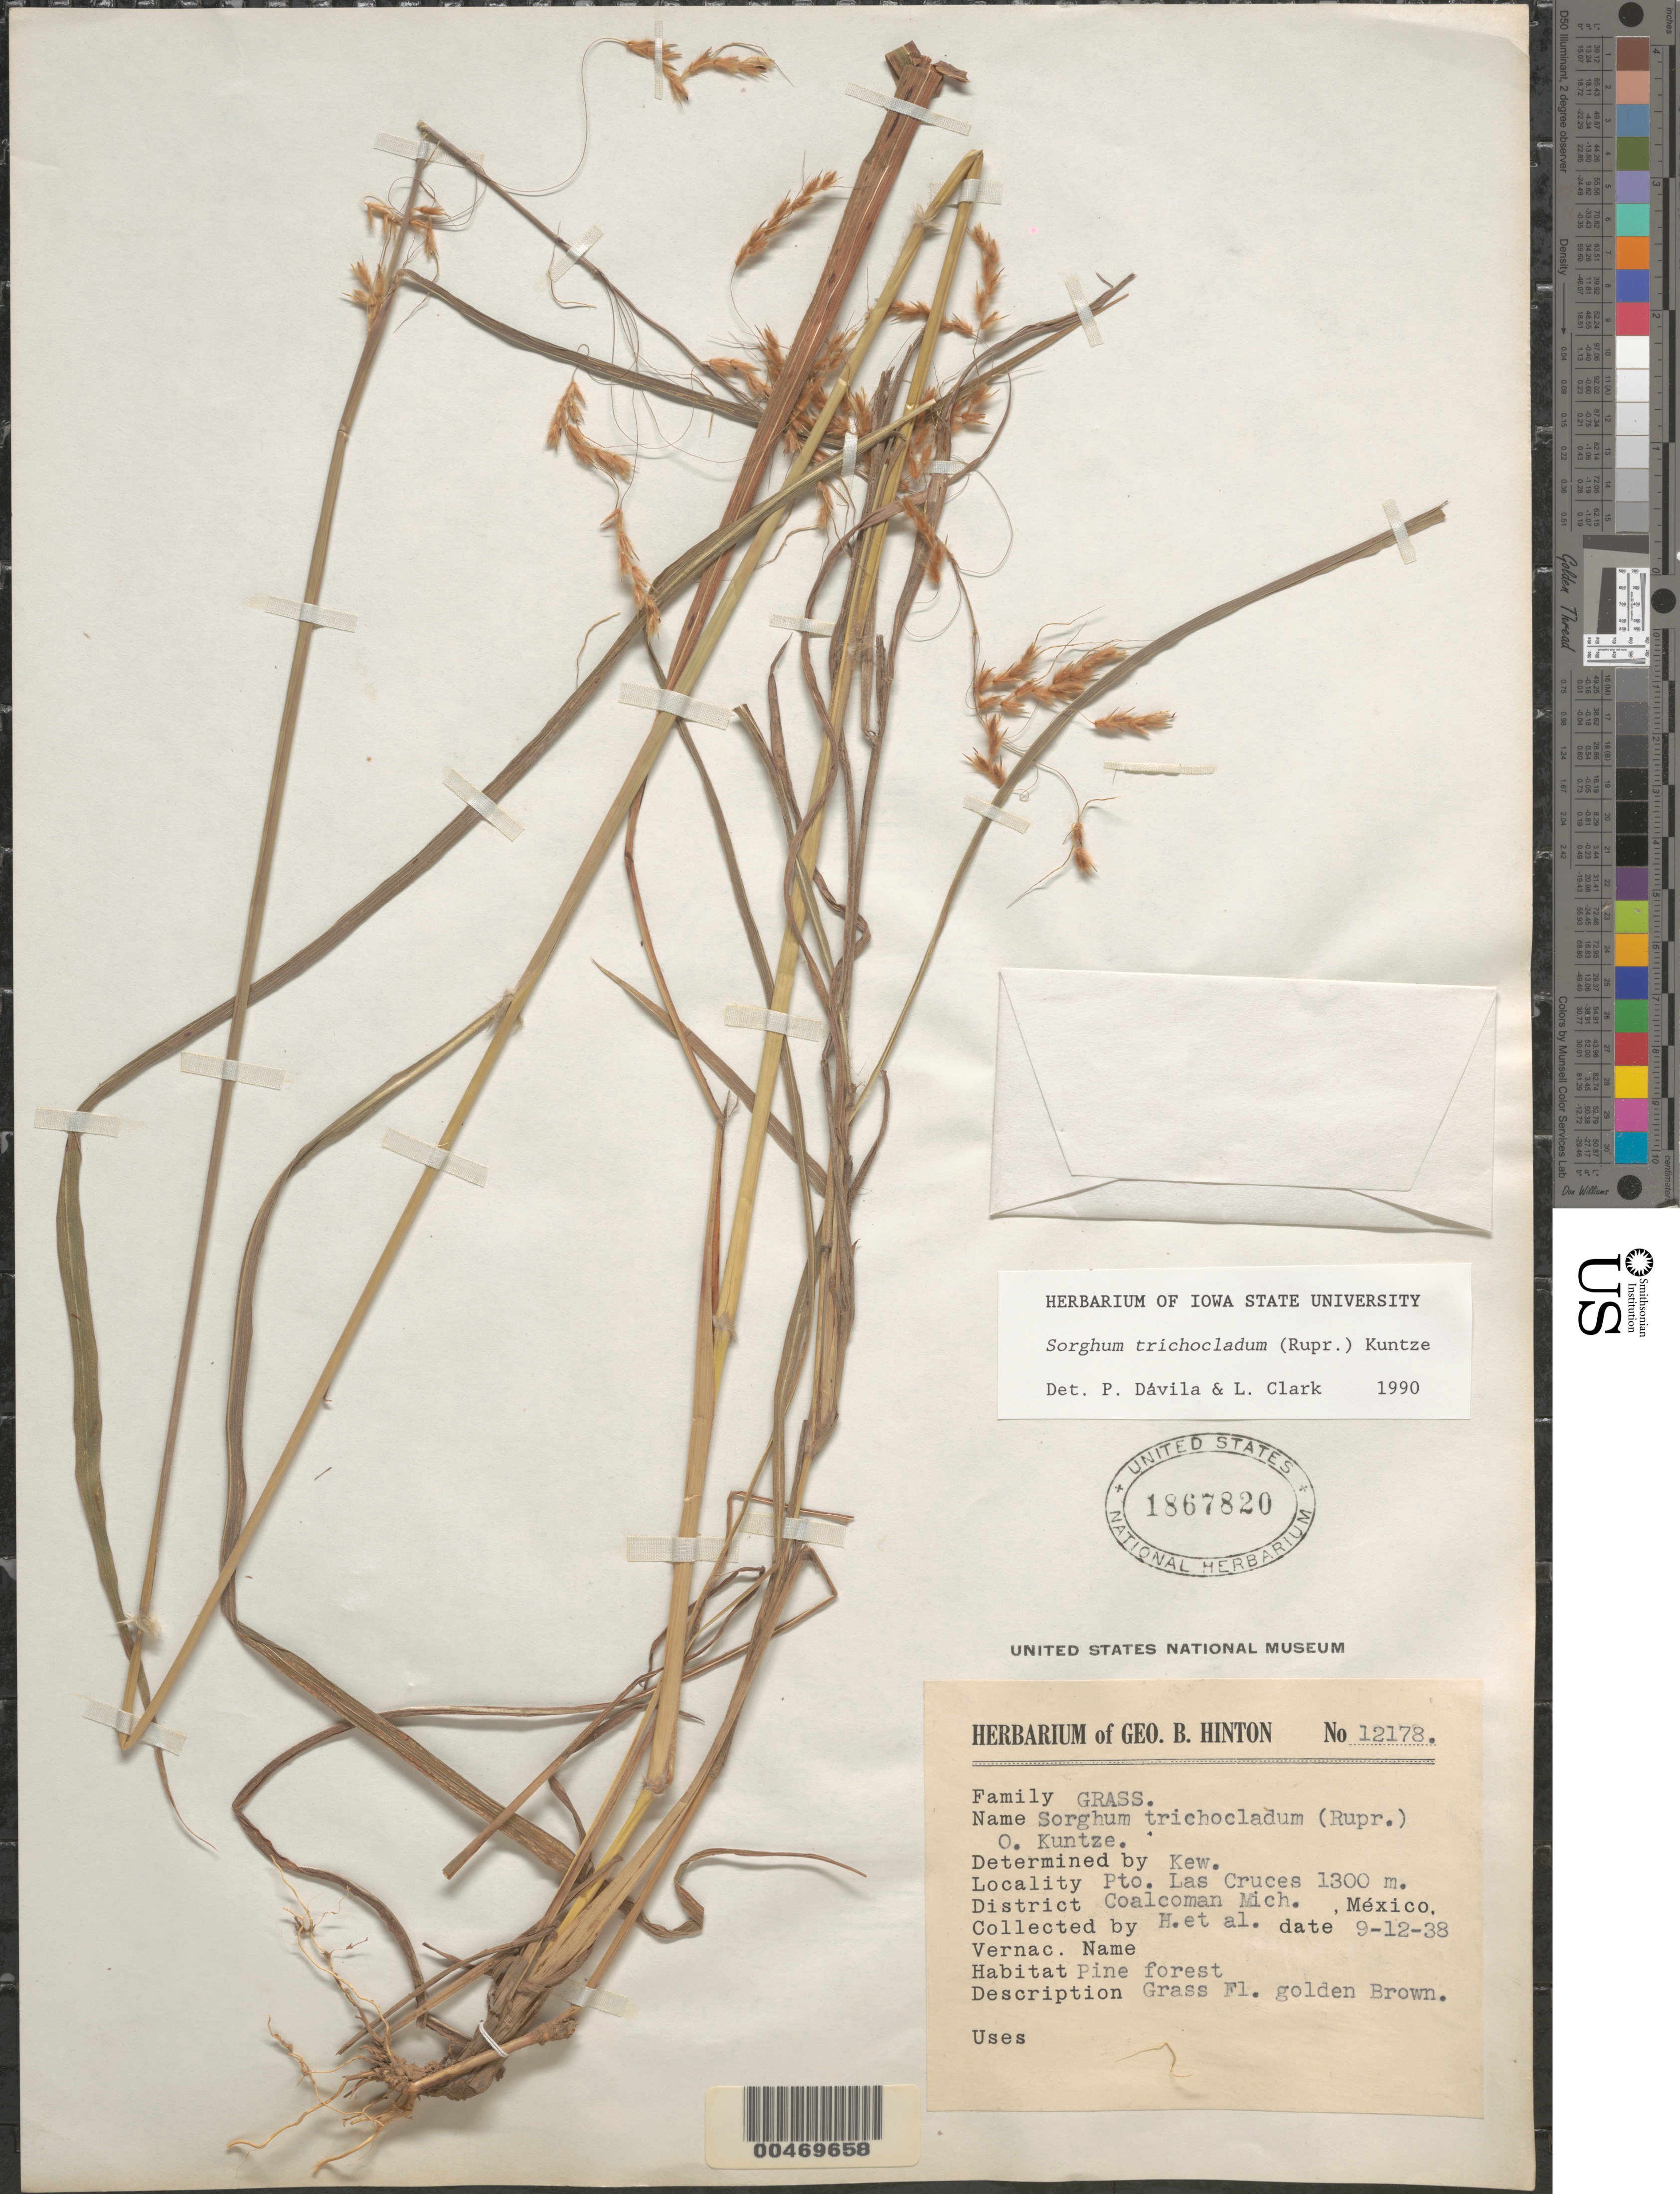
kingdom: Plantae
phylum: Tracheophyta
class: Liliopsida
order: Poales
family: Poaceae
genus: Sorghum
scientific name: Sorghum trichocladum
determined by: Dávila, P. D.; Clark, L. G.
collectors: G. B. Hinton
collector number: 12178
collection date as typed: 9 Dec 1938 or 12 Sep 1938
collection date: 1938-09-12 or 1938-12-09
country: Mexico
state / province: Michoacán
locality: Pto. Las Cruces, Coalcomán Dist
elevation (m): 1300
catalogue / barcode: US 1867820